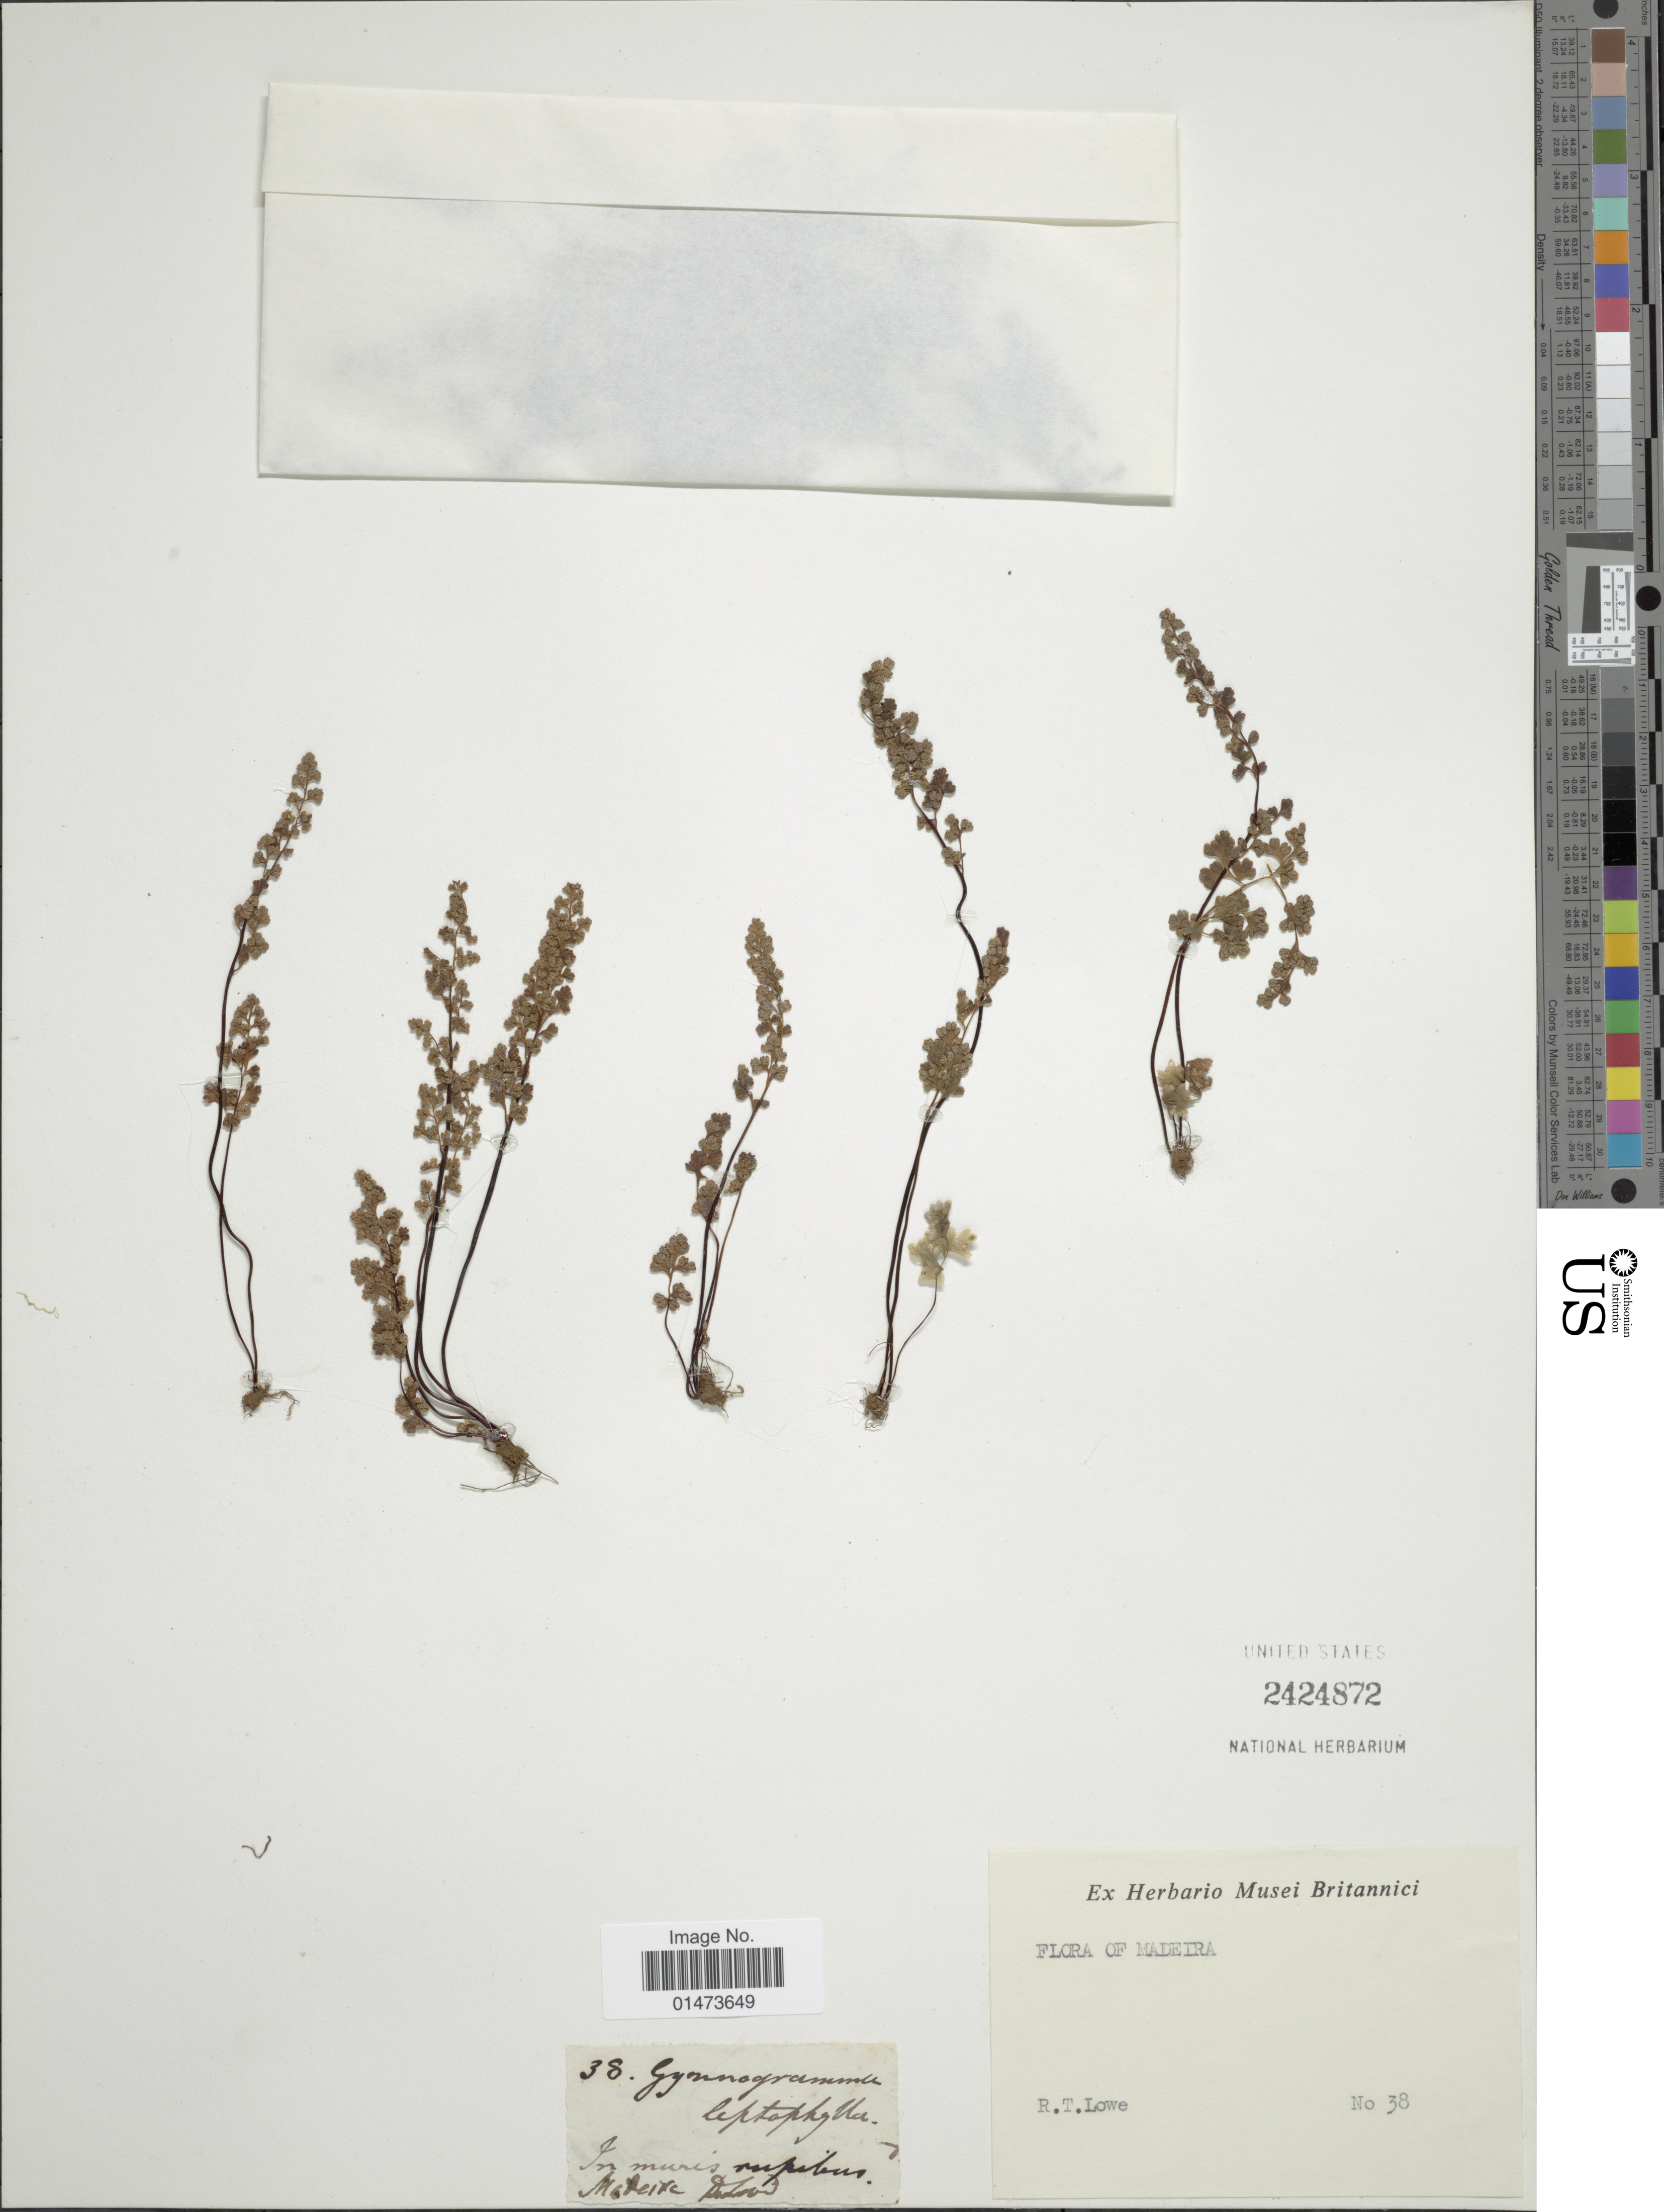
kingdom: Plantae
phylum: Tracheophyta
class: Polypodiopsida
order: Polypodiales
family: Pteridaceae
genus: Anogramma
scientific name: Anogramma leptophylla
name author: (L.) Link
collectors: R. T. Lowe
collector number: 38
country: Portugal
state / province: Madeira (Aut. Reg.)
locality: In Muris rupibus. [interpreted] Dubad. [interpreted]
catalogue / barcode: US 2424872